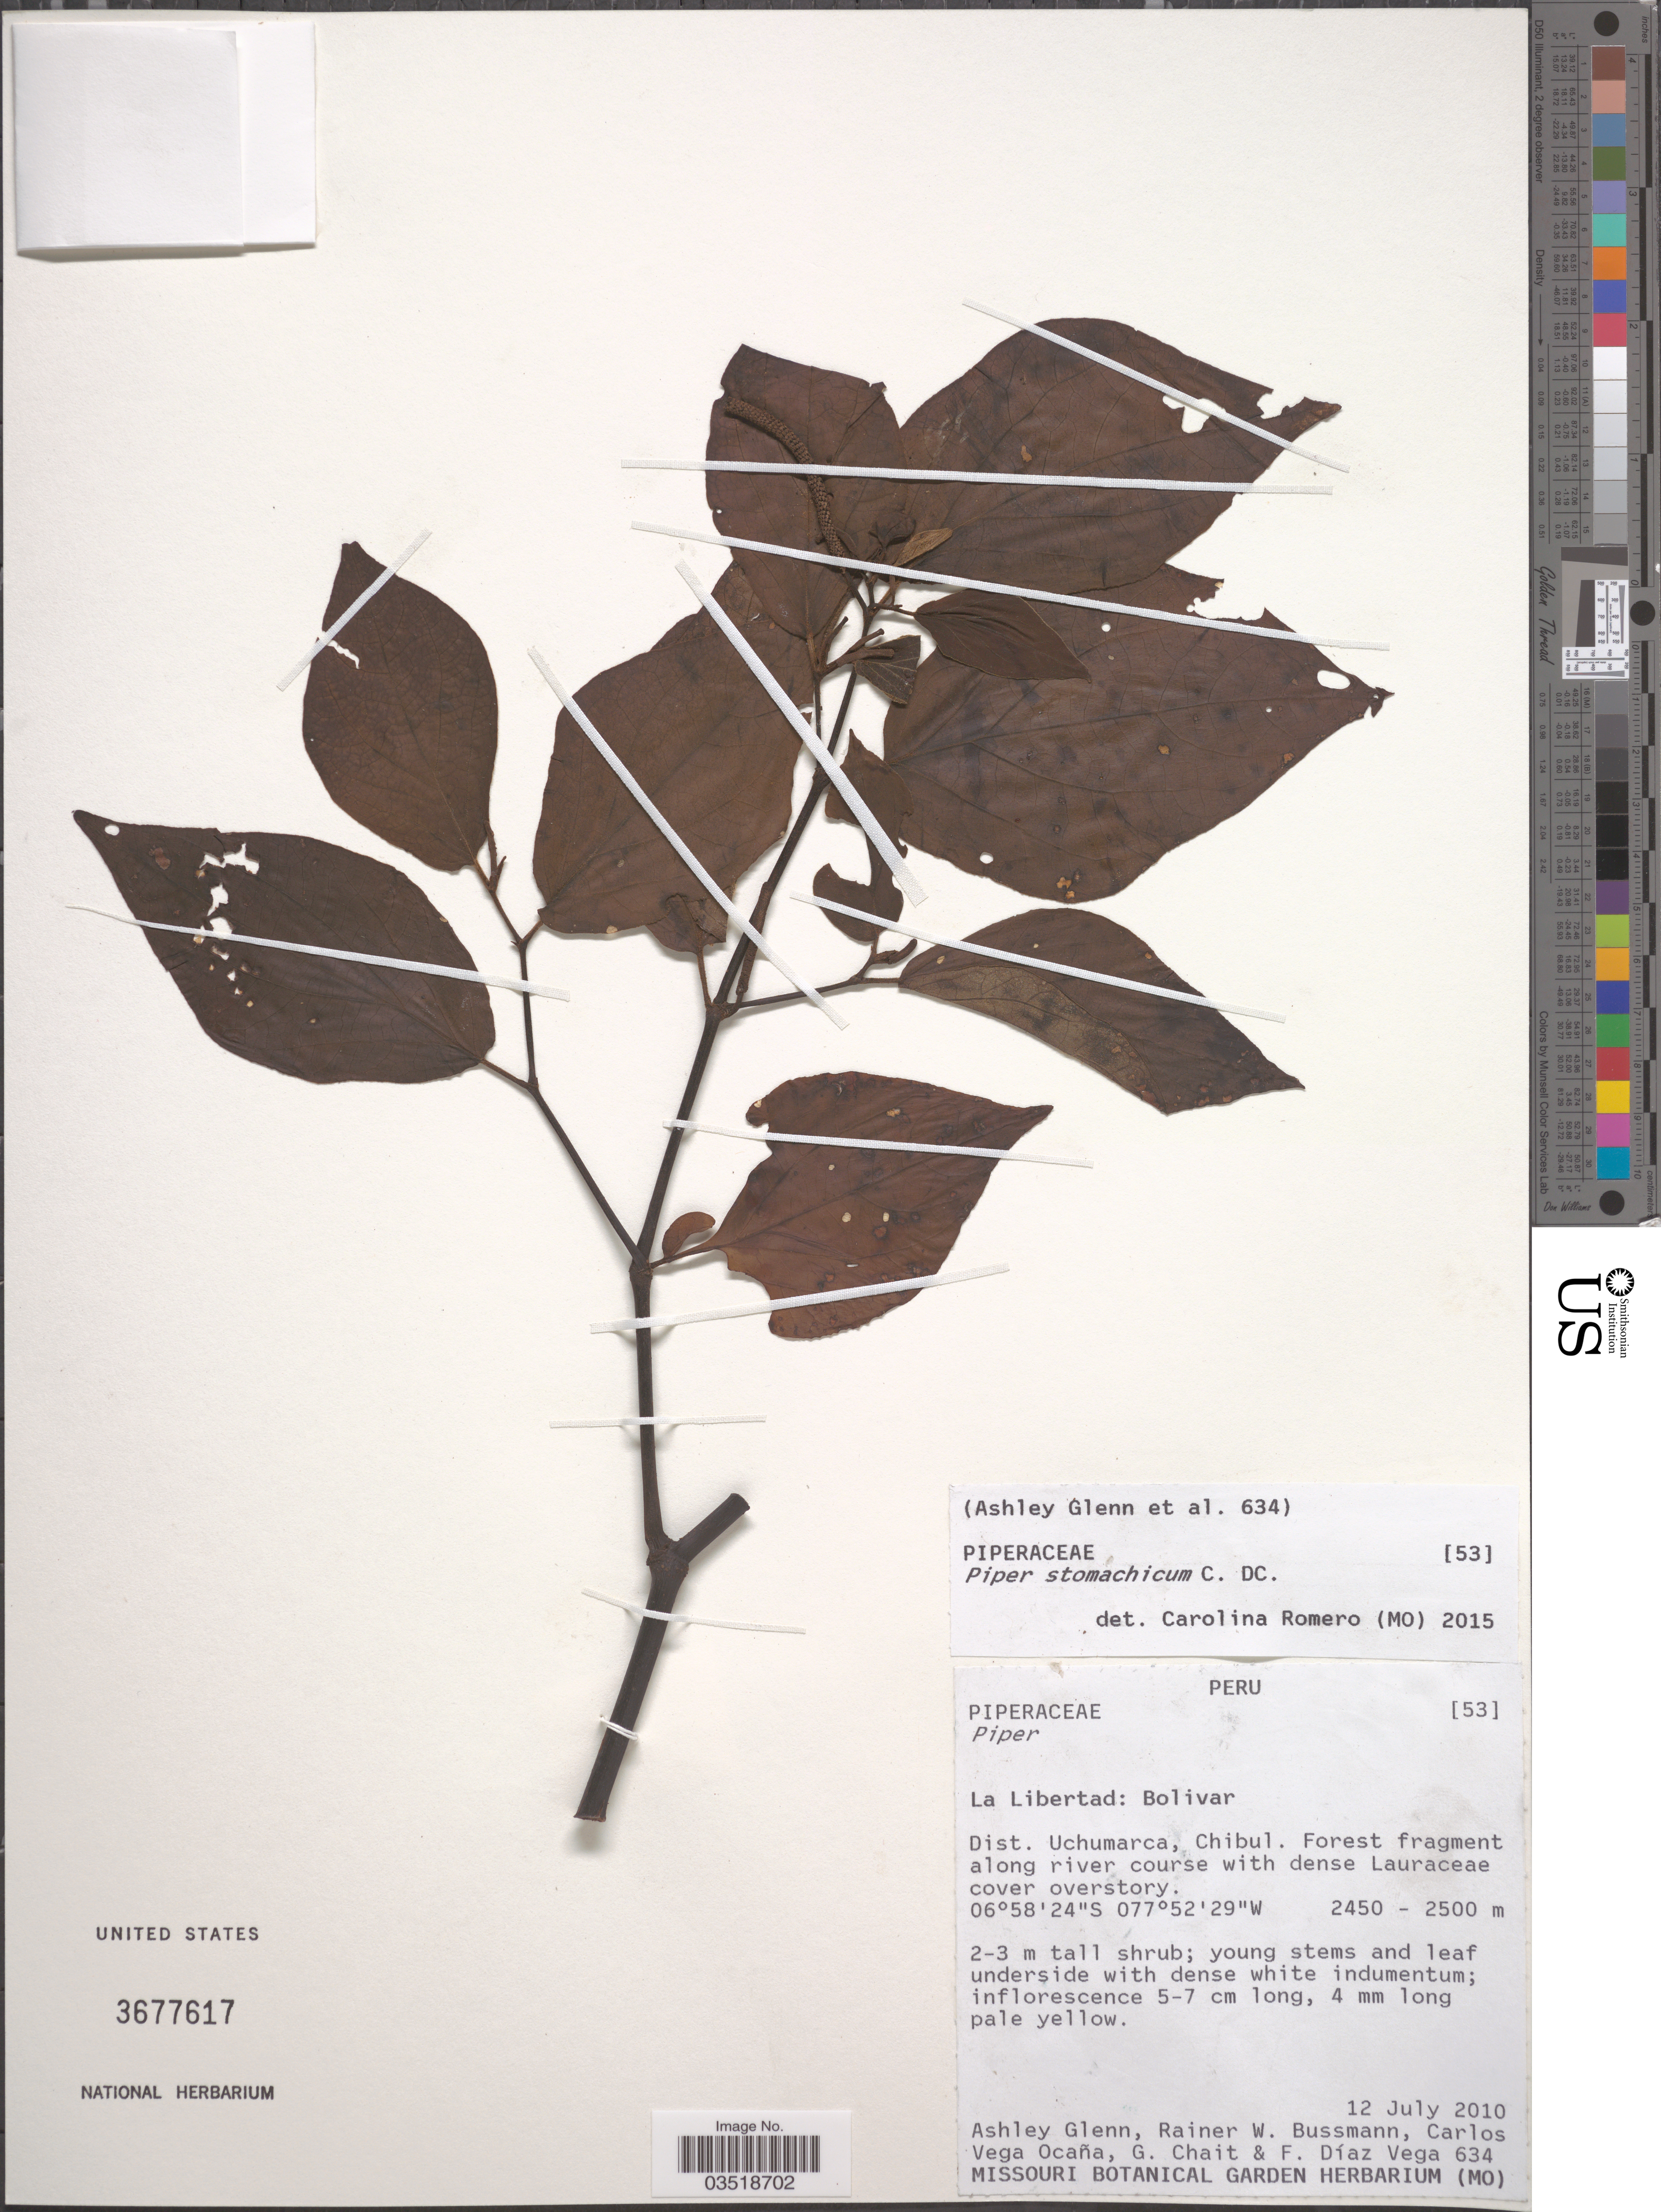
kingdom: Plantae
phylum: Tracheophyta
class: Magnoliopsida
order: Piperales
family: Piperaceae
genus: Piper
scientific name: Piper stomachicum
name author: C. DC.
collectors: A. Glenn, R. W. Bussmann, C. Vega, G. Chait & F. Vega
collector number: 634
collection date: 2010-07-12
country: Peru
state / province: La Libertad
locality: Bolivar. Dist. Uchumarca, Chibul. Forest fragment along river course with dense Lauraceae cover overstory.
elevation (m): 2450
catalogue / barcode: US 3677617